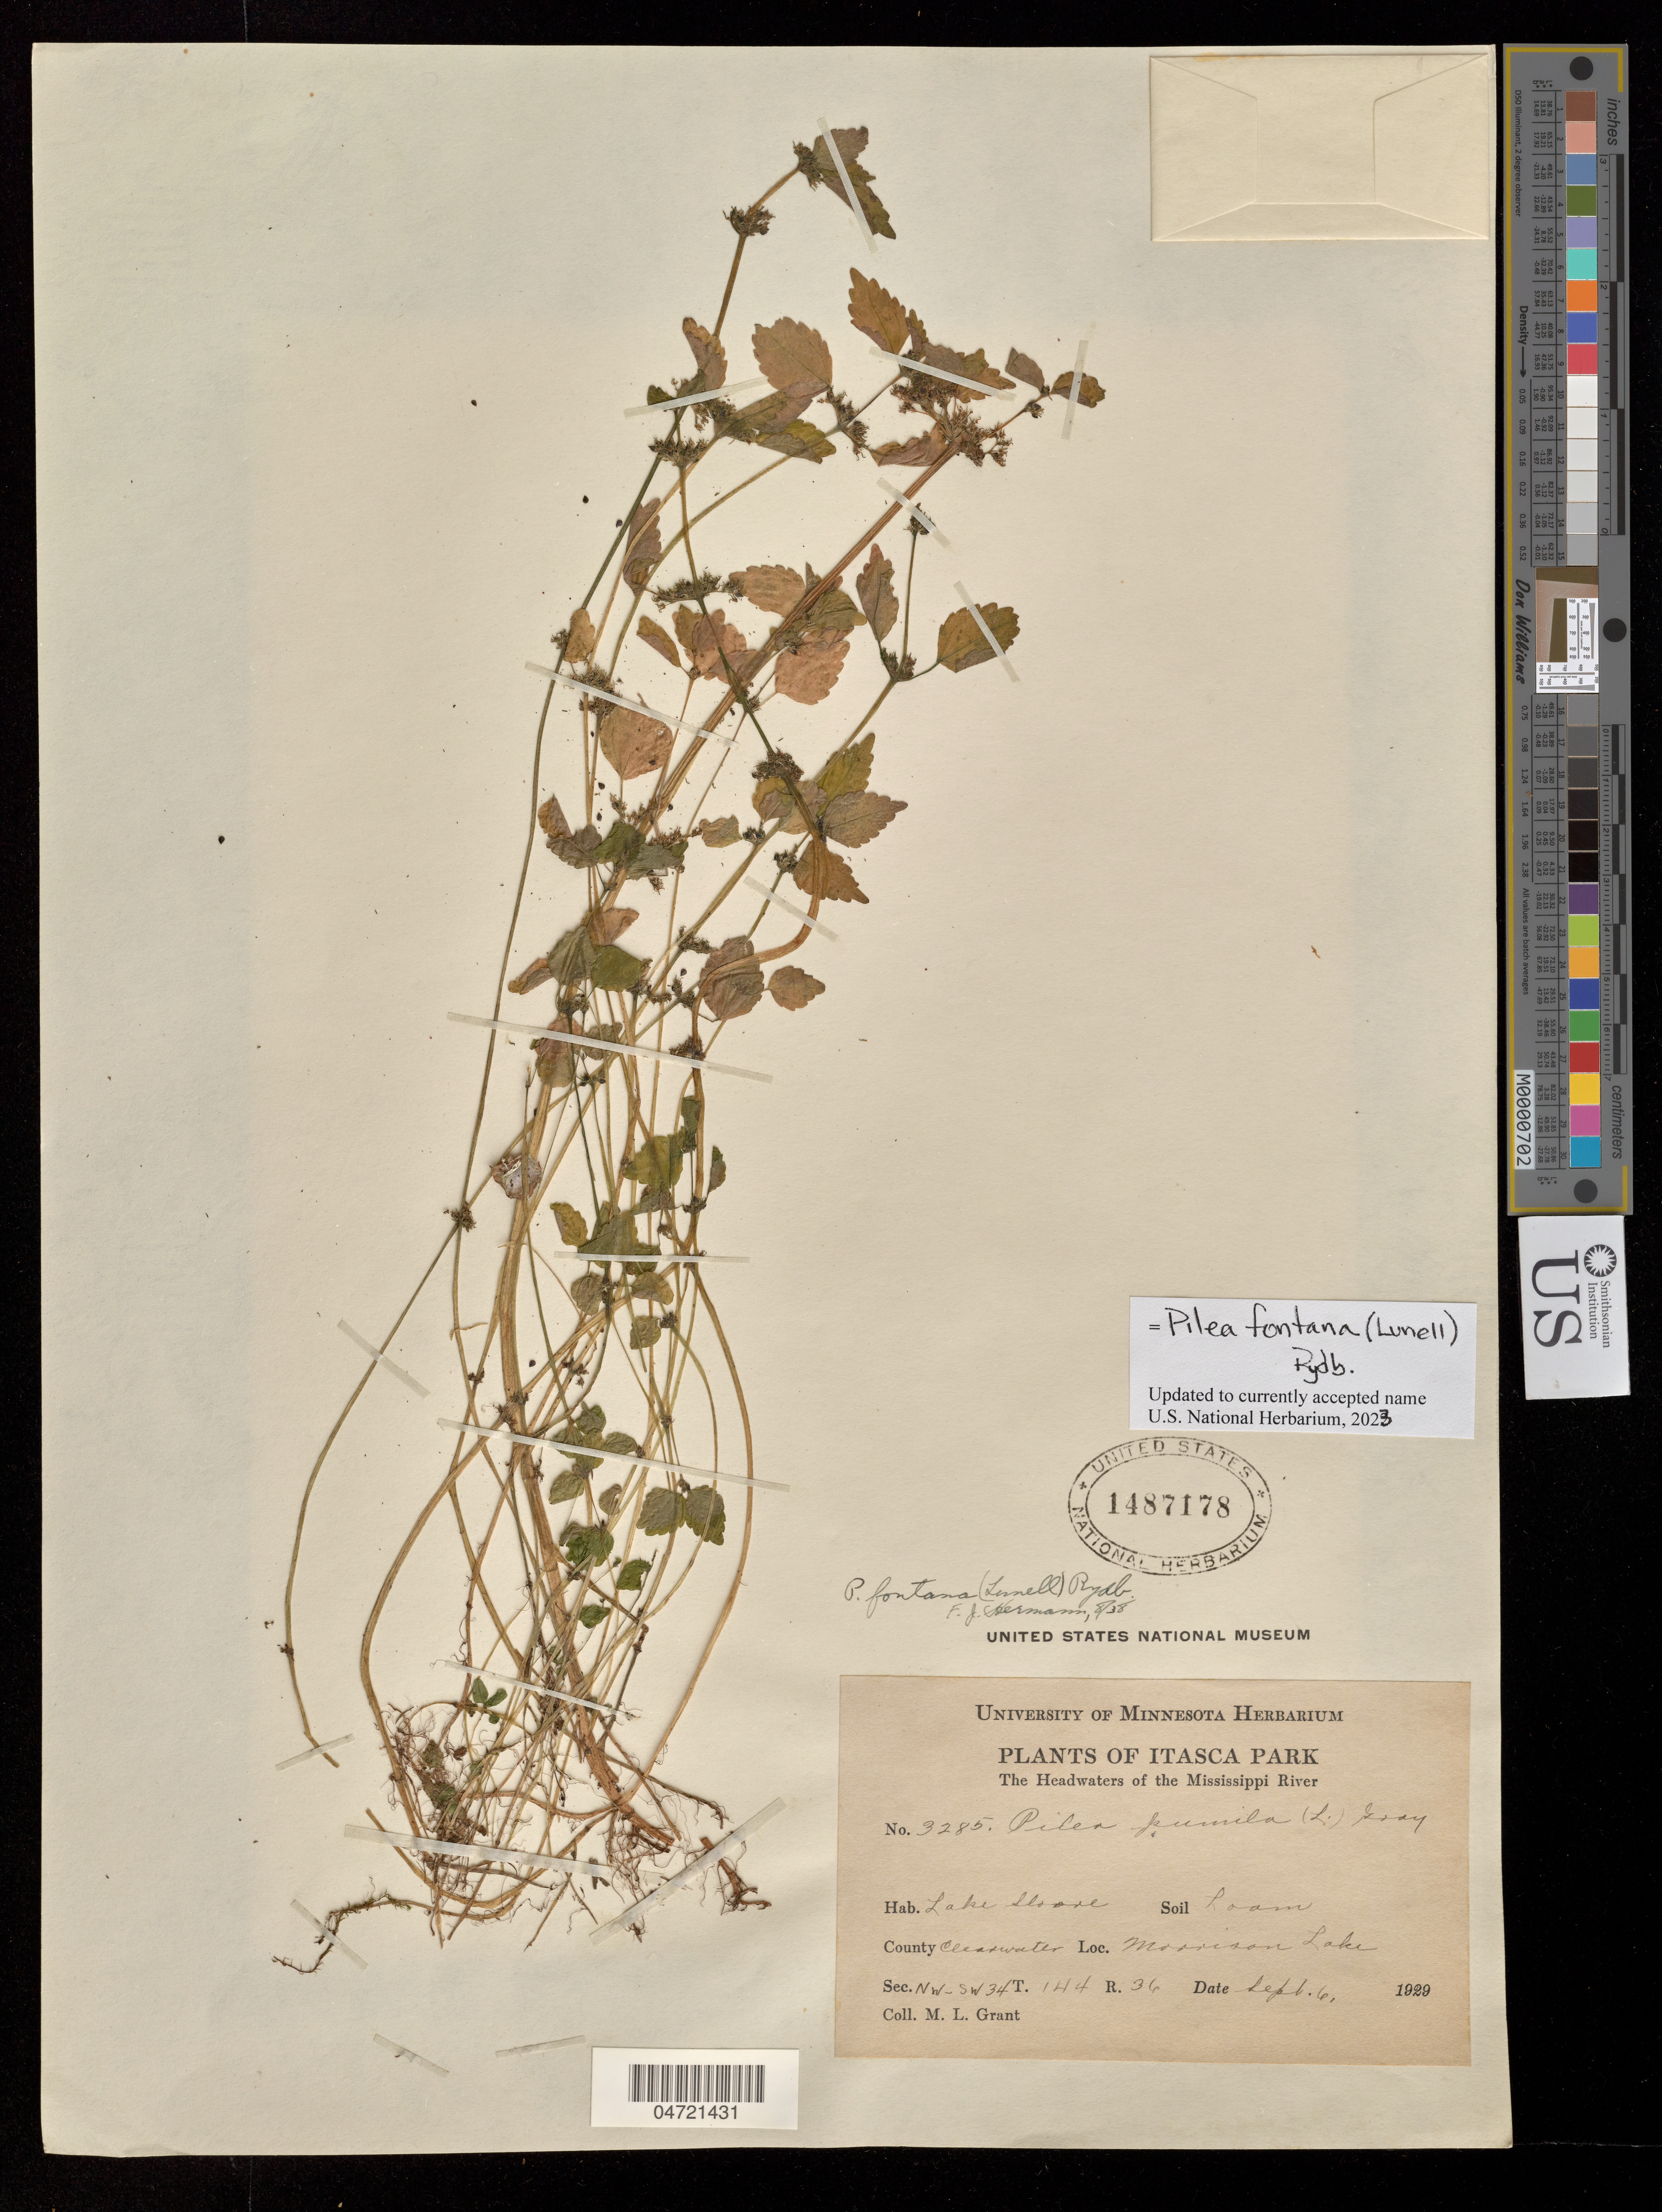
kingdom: Plantae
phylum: Tracheophyta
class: Magnoliopsida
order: Rosales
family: Urticaceae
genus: Pilea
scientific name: Pilea fontana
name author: (Lunell) Rydb.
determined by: Hermann, F. J.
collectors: M. L. Grant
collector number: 3285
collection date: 1929-09-06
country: United States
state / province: Minnesota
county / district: Clearwater County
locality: Itasca Park, headwaters of the Mississippi River, Morrison Lake; Sect. NW-SW34; T.144; R.36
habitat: Lake shore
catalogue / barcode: US 1487178